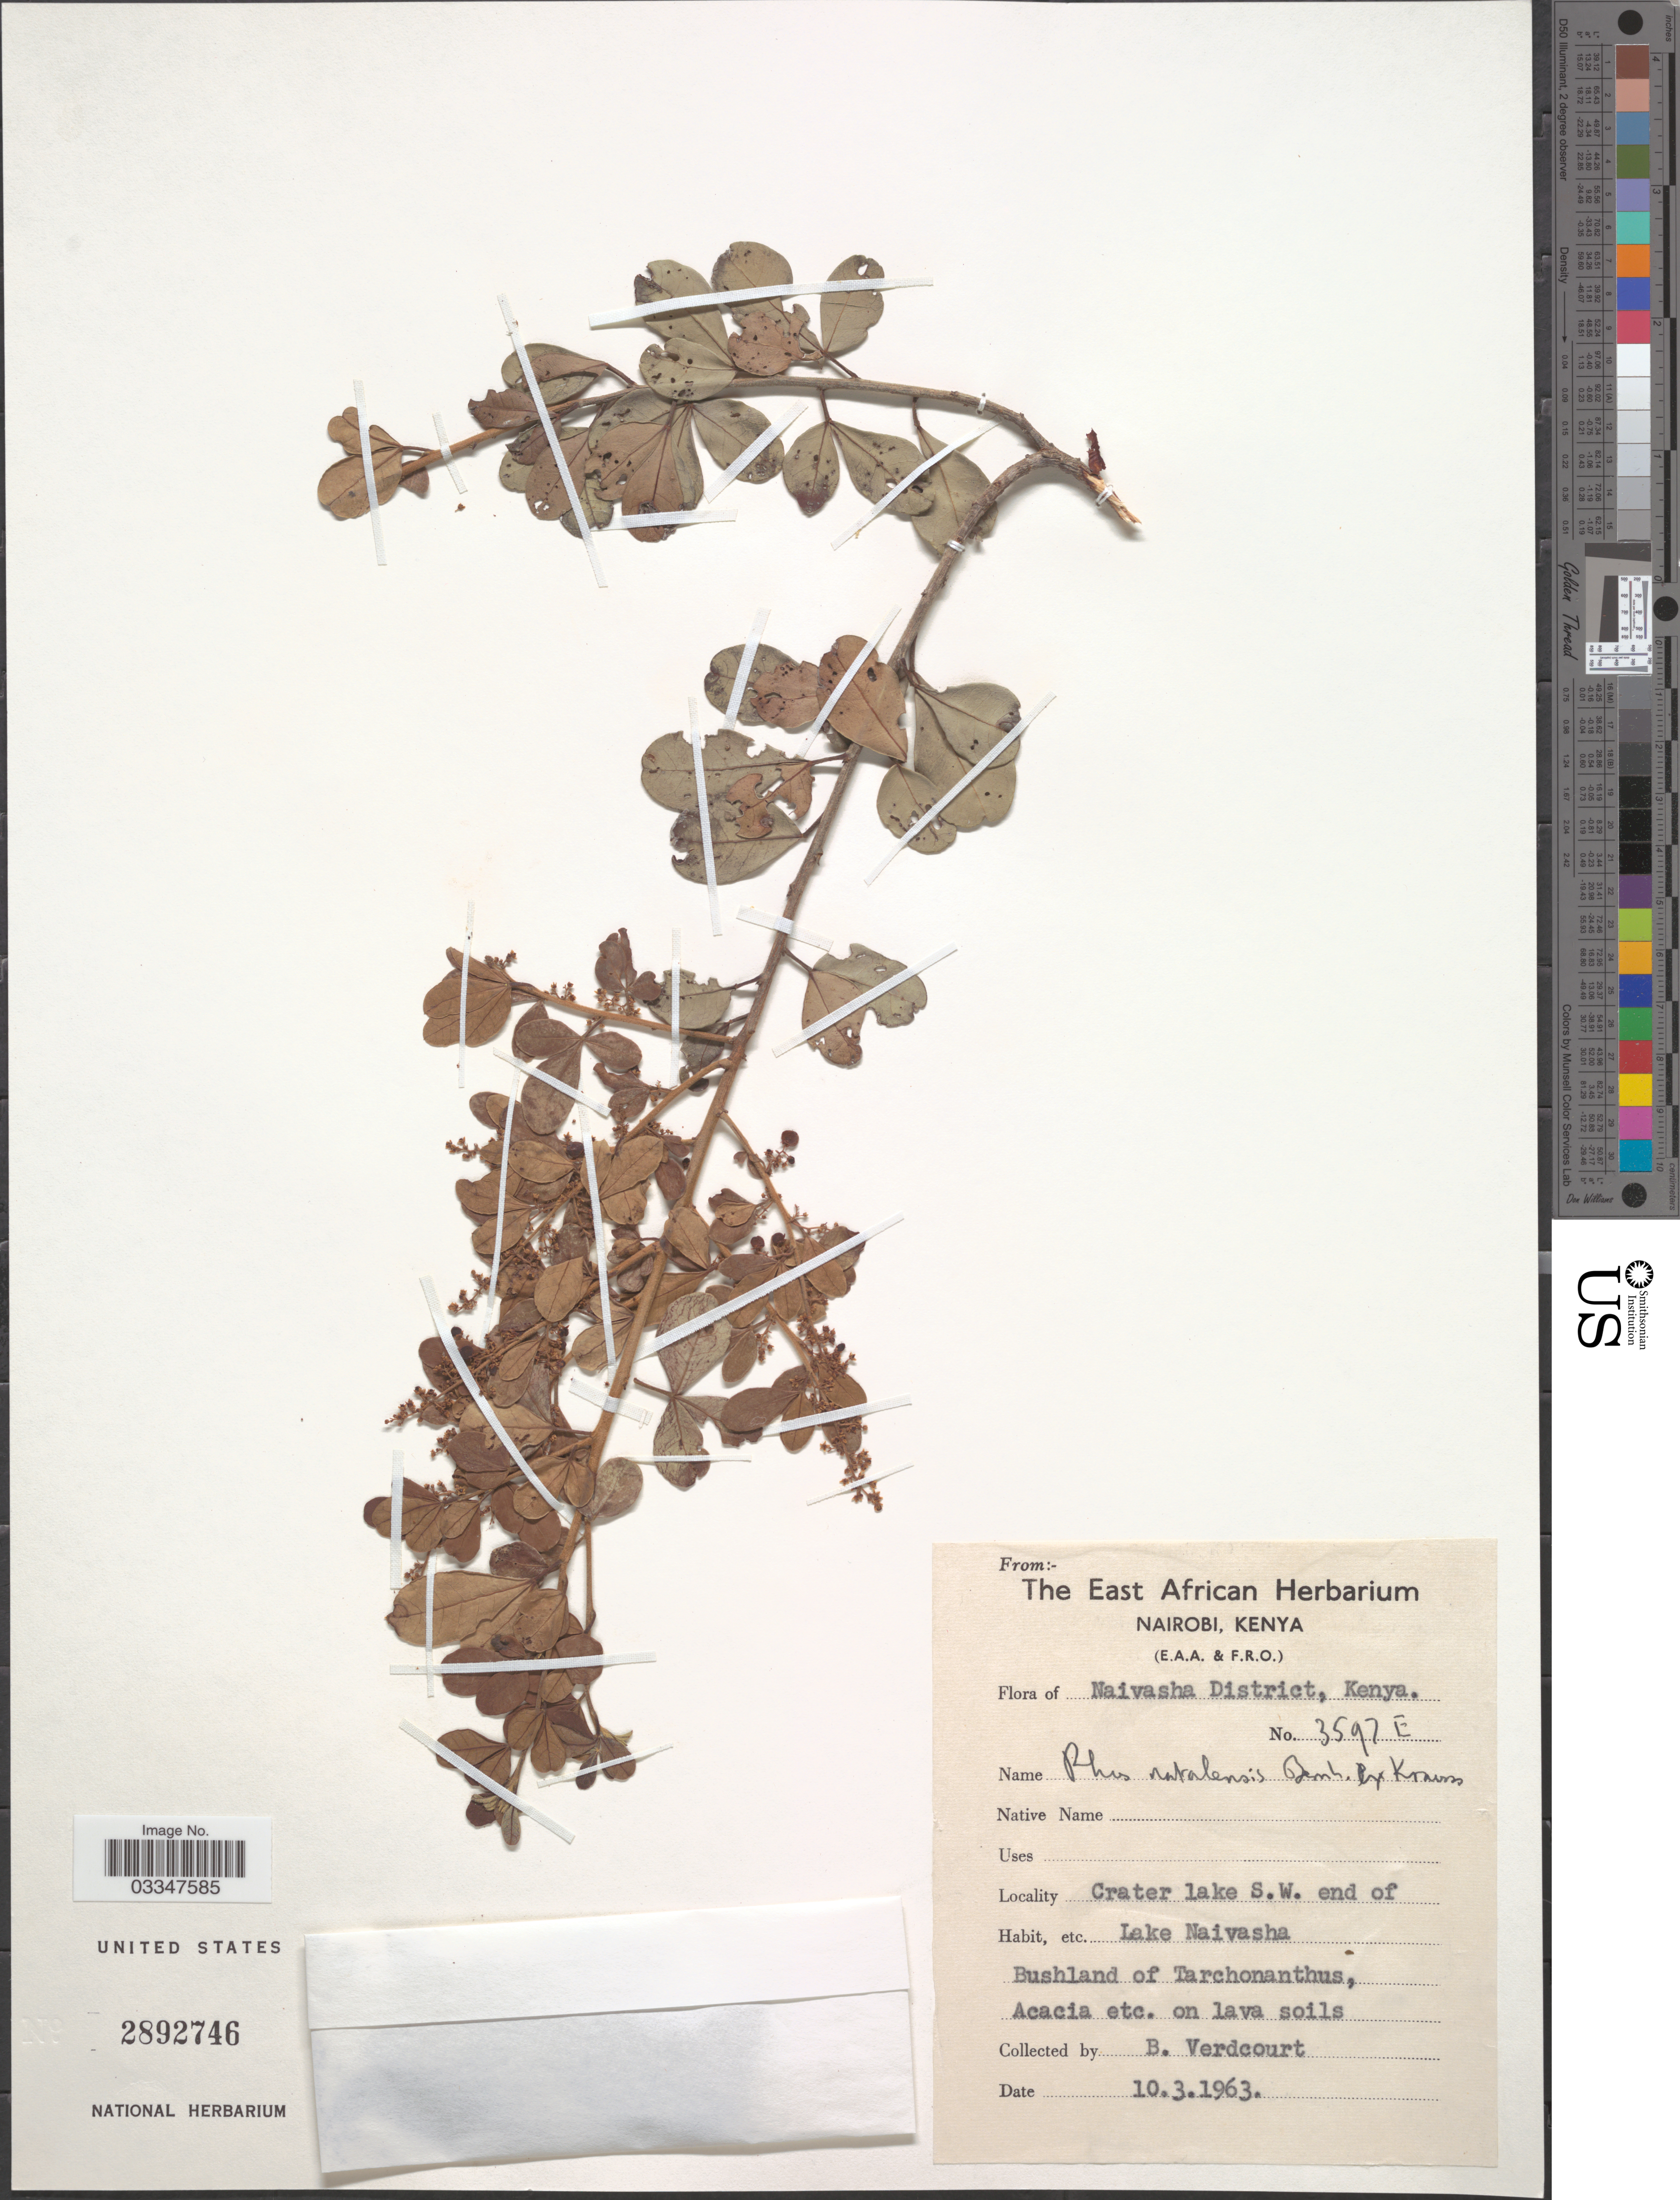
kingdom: Plantae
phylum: Tracheophyta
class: Magnoliopsida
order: Sapindales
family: Anacardiaceae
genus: Rhus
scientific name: Rhus natalensis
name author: Bernh.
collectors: B. Verdcourt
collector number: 3597E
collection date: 1963-03-10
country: Kenya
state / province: Nairobi Area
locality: Nairobi. Crater lake S.W. end of Lake Naivasha.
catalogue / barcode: US 2892746